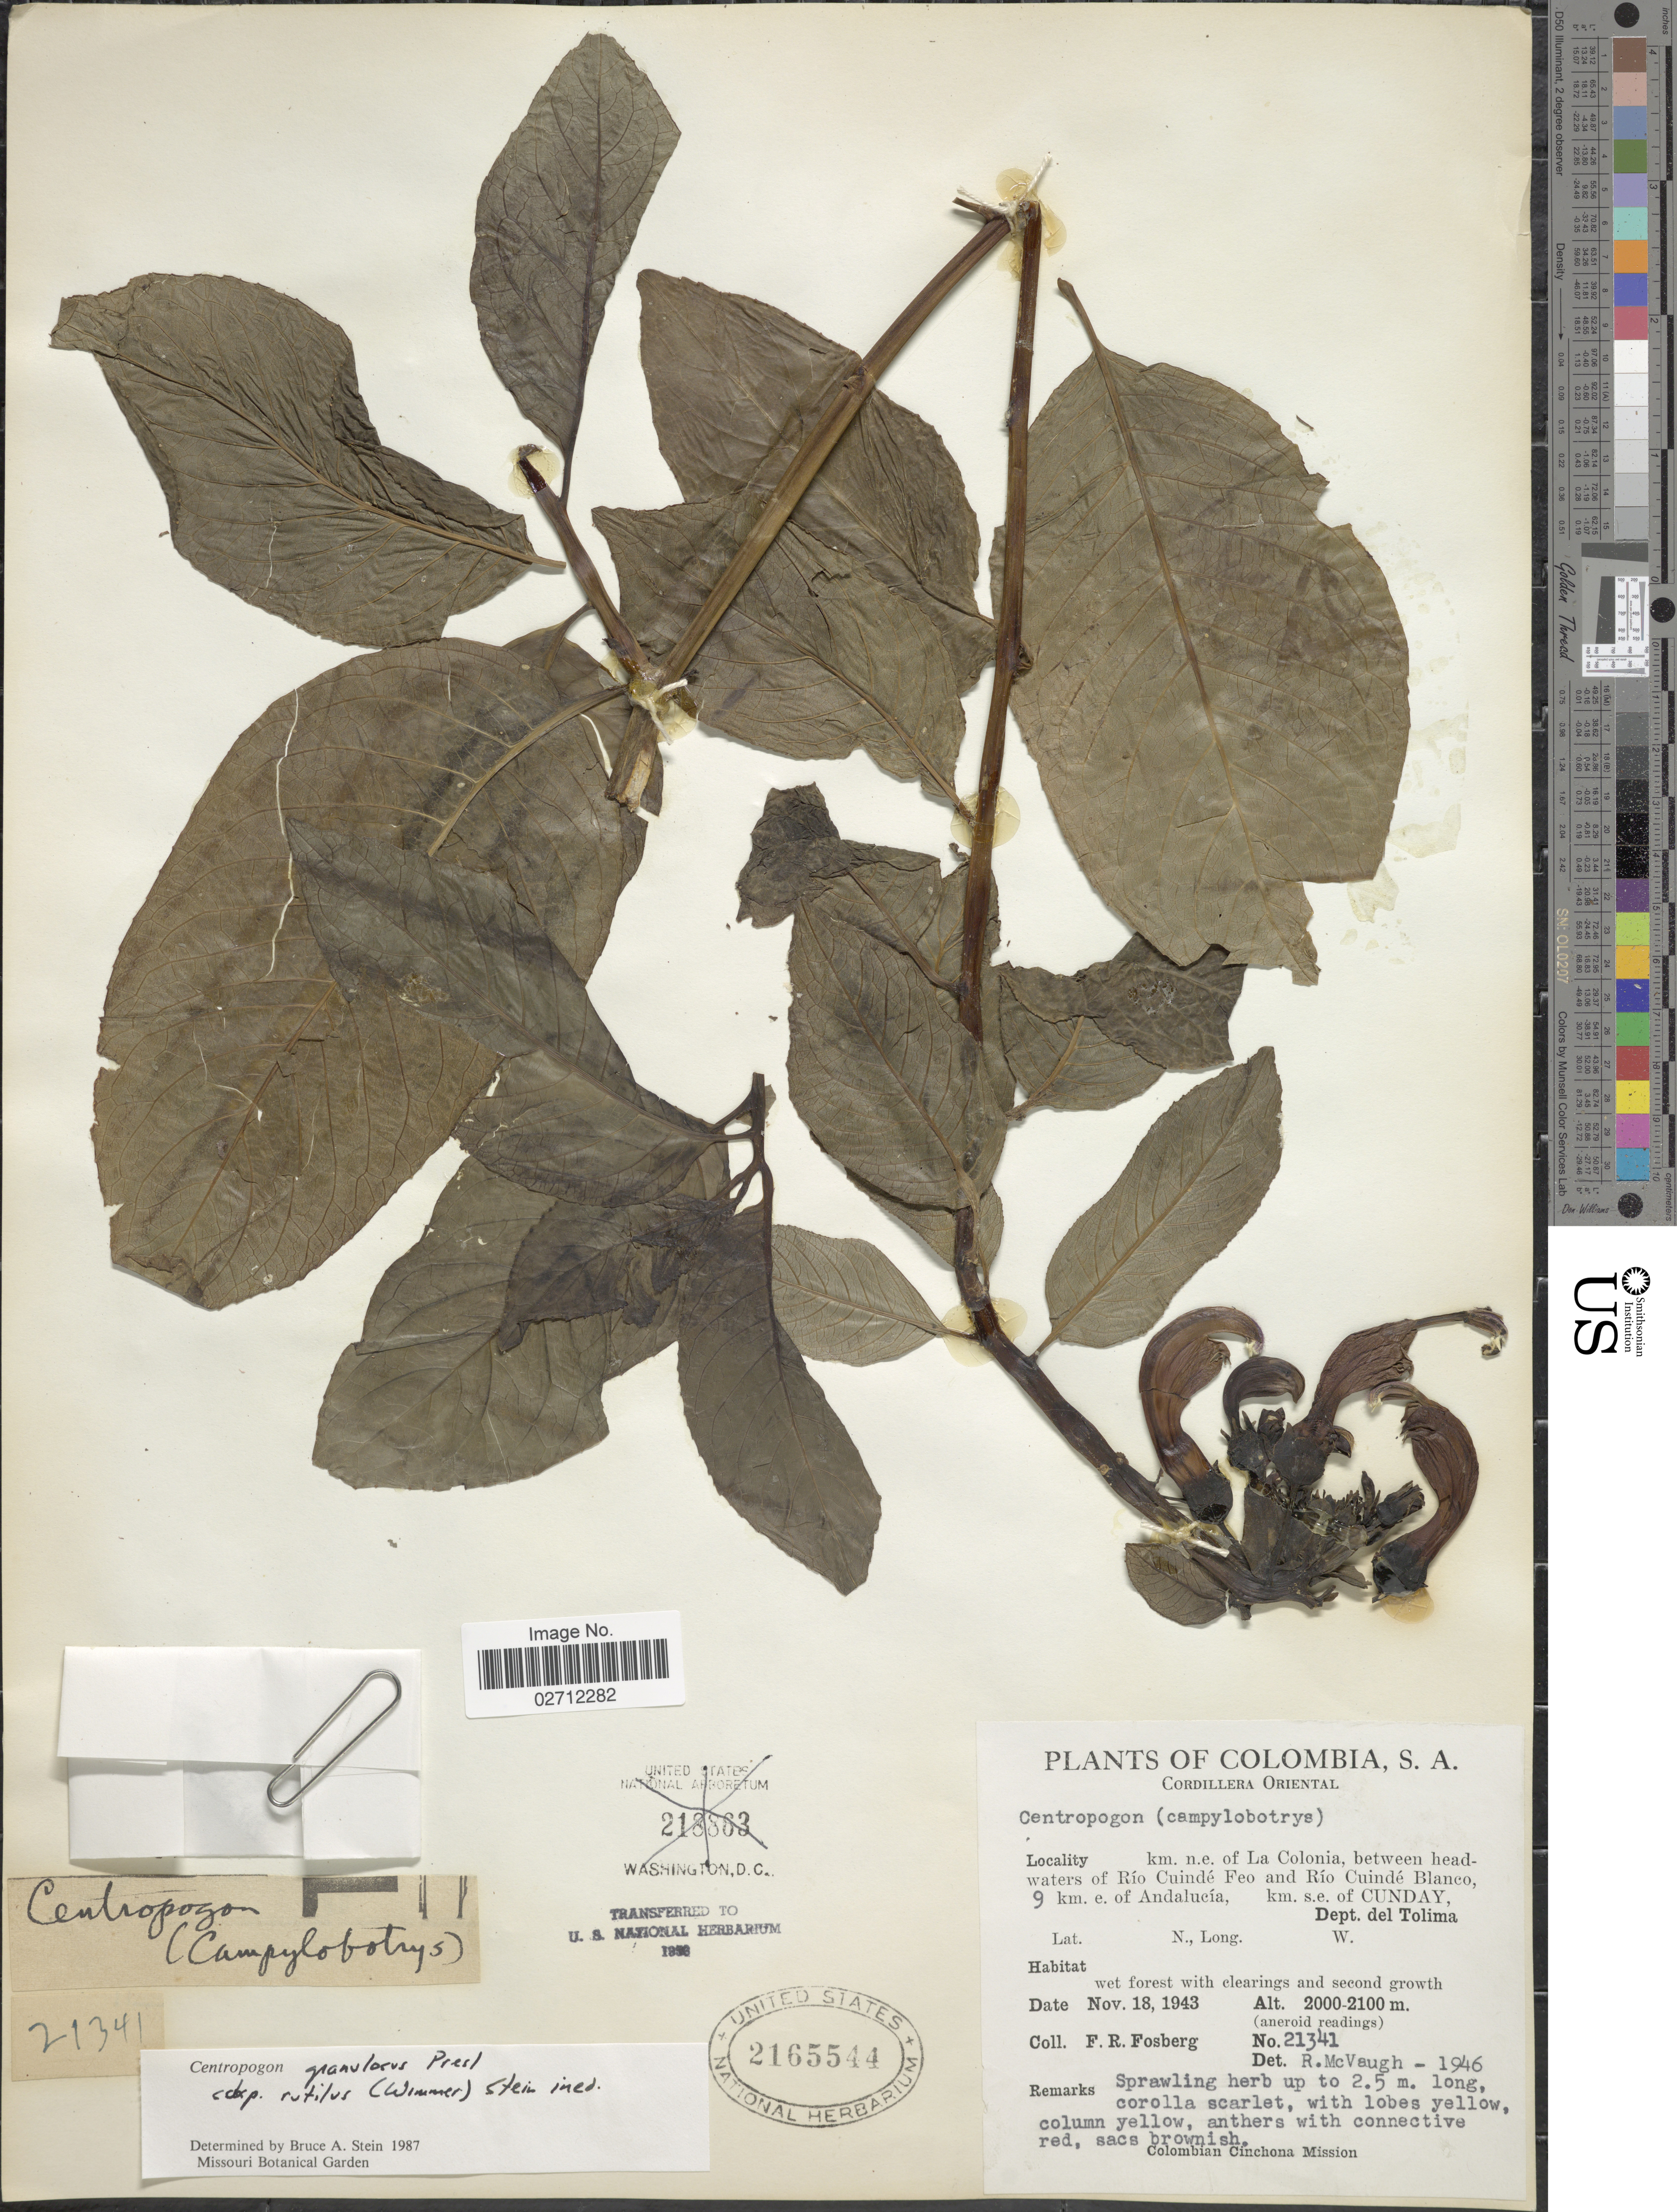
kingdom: Plantae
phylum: Tracheophyta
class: Magnoliopsida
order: Asterales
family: Campanulaceae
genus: Centropogon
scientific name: Centropogon granulosus subsp. rutilus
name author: E. Wimm.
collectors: F. R. Fosberg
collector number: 21341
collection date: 1943-11-18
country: Colombia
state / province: Tolima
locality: Cordillera Oriental, km. n.e. of La Colonia, between headwaters of Rio Cuinde Feo and Rio Cuinde Blanco, 9 km.e. of Andalucia, km. s.e. of Cunday.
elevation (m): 2000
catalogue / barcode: US 2165544